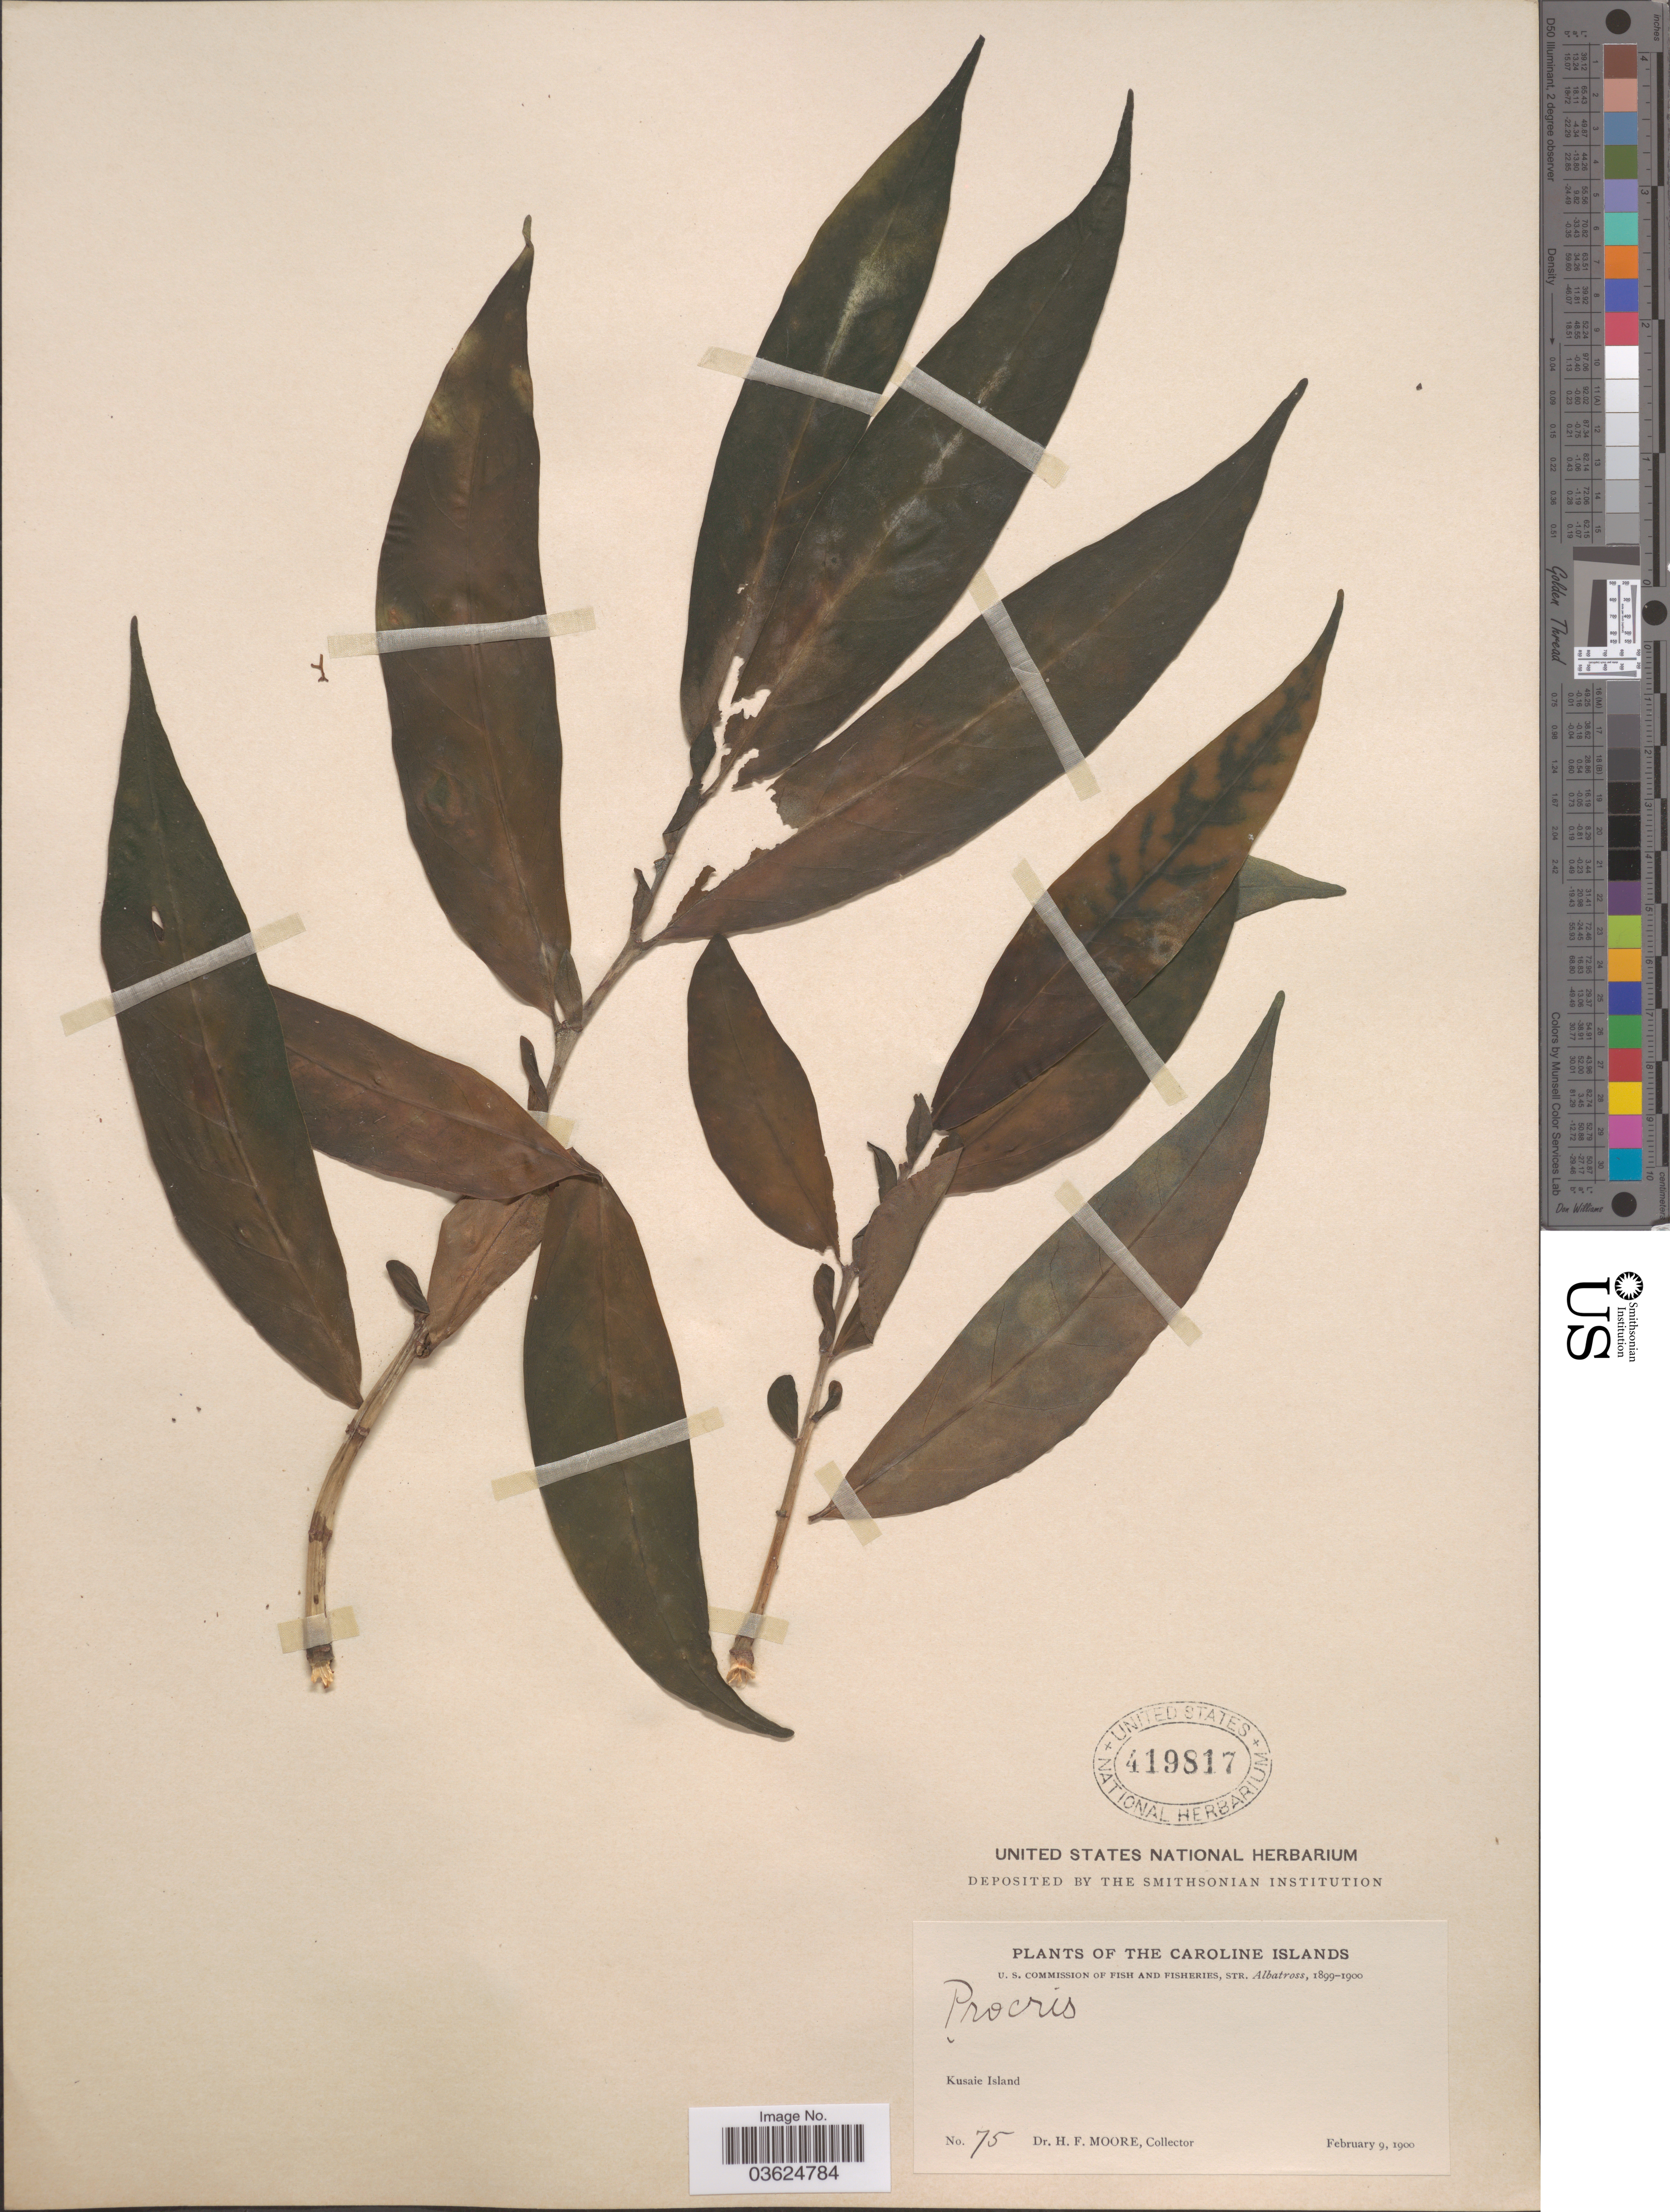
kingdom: Plantae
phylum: Tracheophyta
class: Magnoliopsida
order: Rosales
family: Urticaceae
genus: Procris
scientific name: Procris sp.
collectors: H. F. Moore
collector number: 75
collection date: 1900-02-09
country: Micronesia, Federated States of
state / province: Kosrae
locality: The Caroline Islands. Kusaie Island.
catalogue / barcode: US 419817